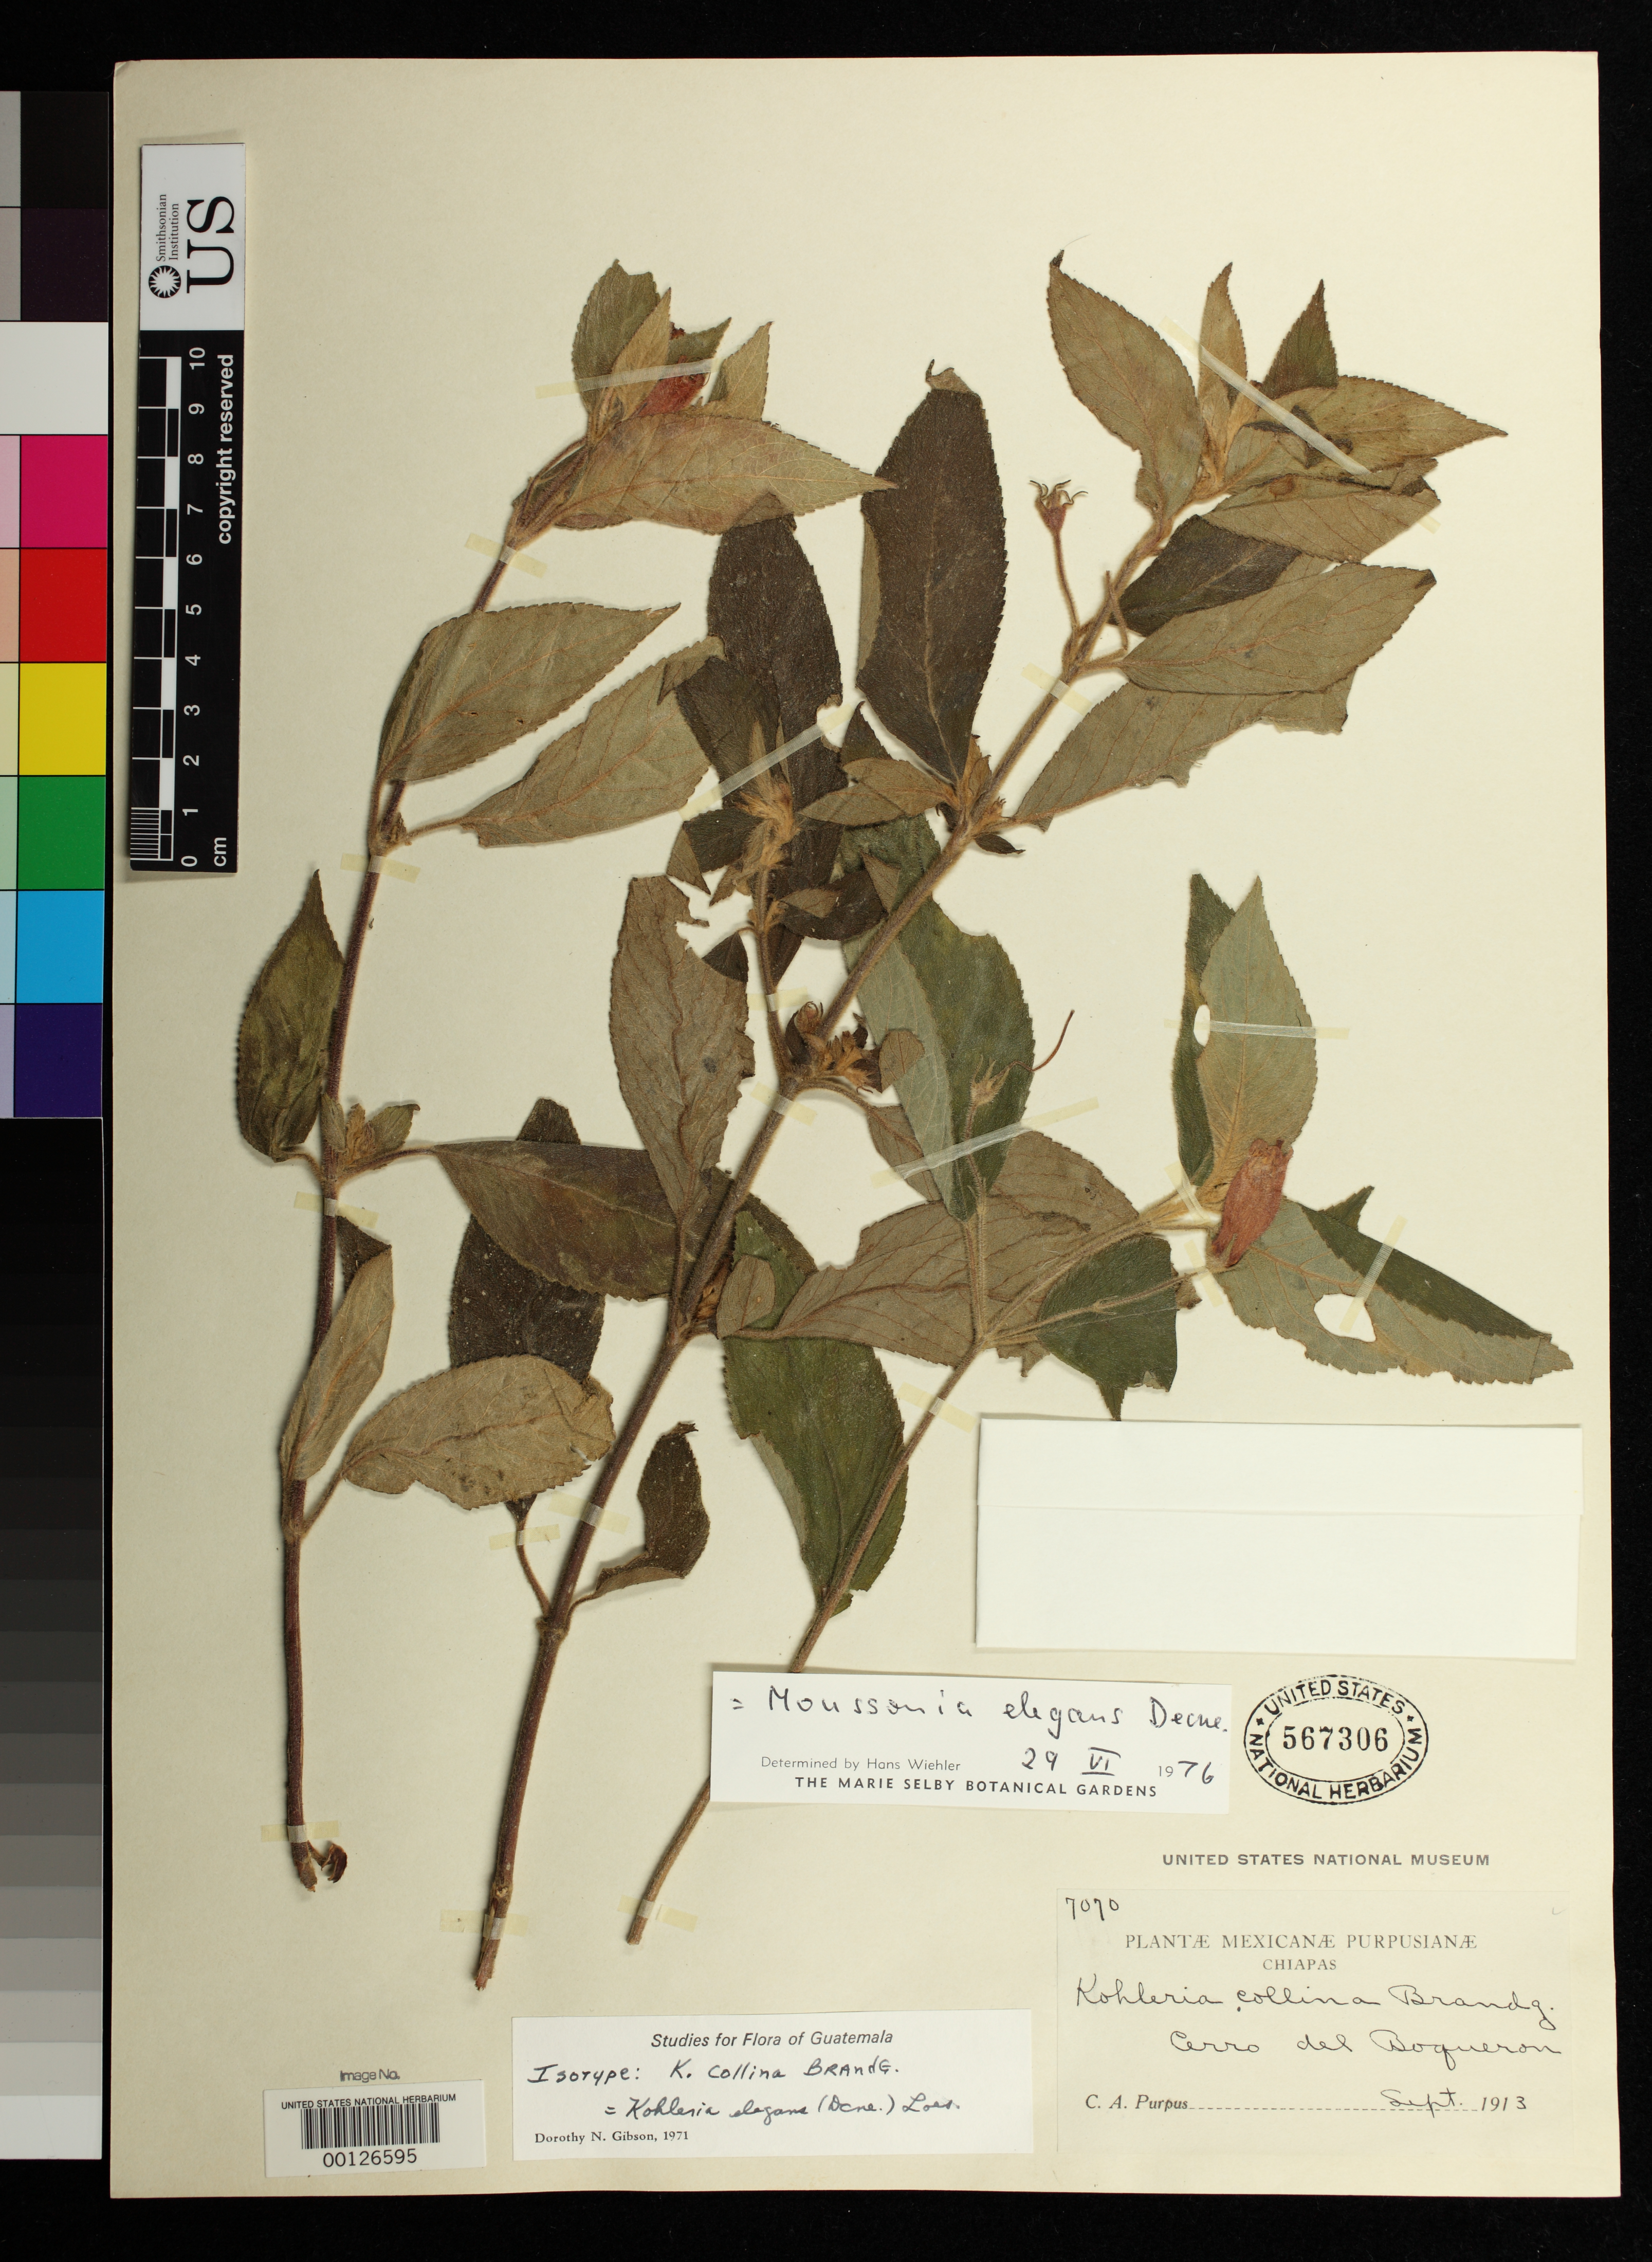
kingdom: Plantae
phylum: Tracheophyta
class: Magnoliopsida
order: Lamiales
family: Gesneriaceae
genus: Kohleria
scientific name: Kohleria collina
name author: Brandegee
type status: Isotype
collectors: C. A. Purpus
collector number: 7070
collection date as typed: Sep 1913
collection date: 1913-09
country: Mexico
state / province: Chiapas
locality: Cerro del Boqueron.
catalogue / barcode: US 567306